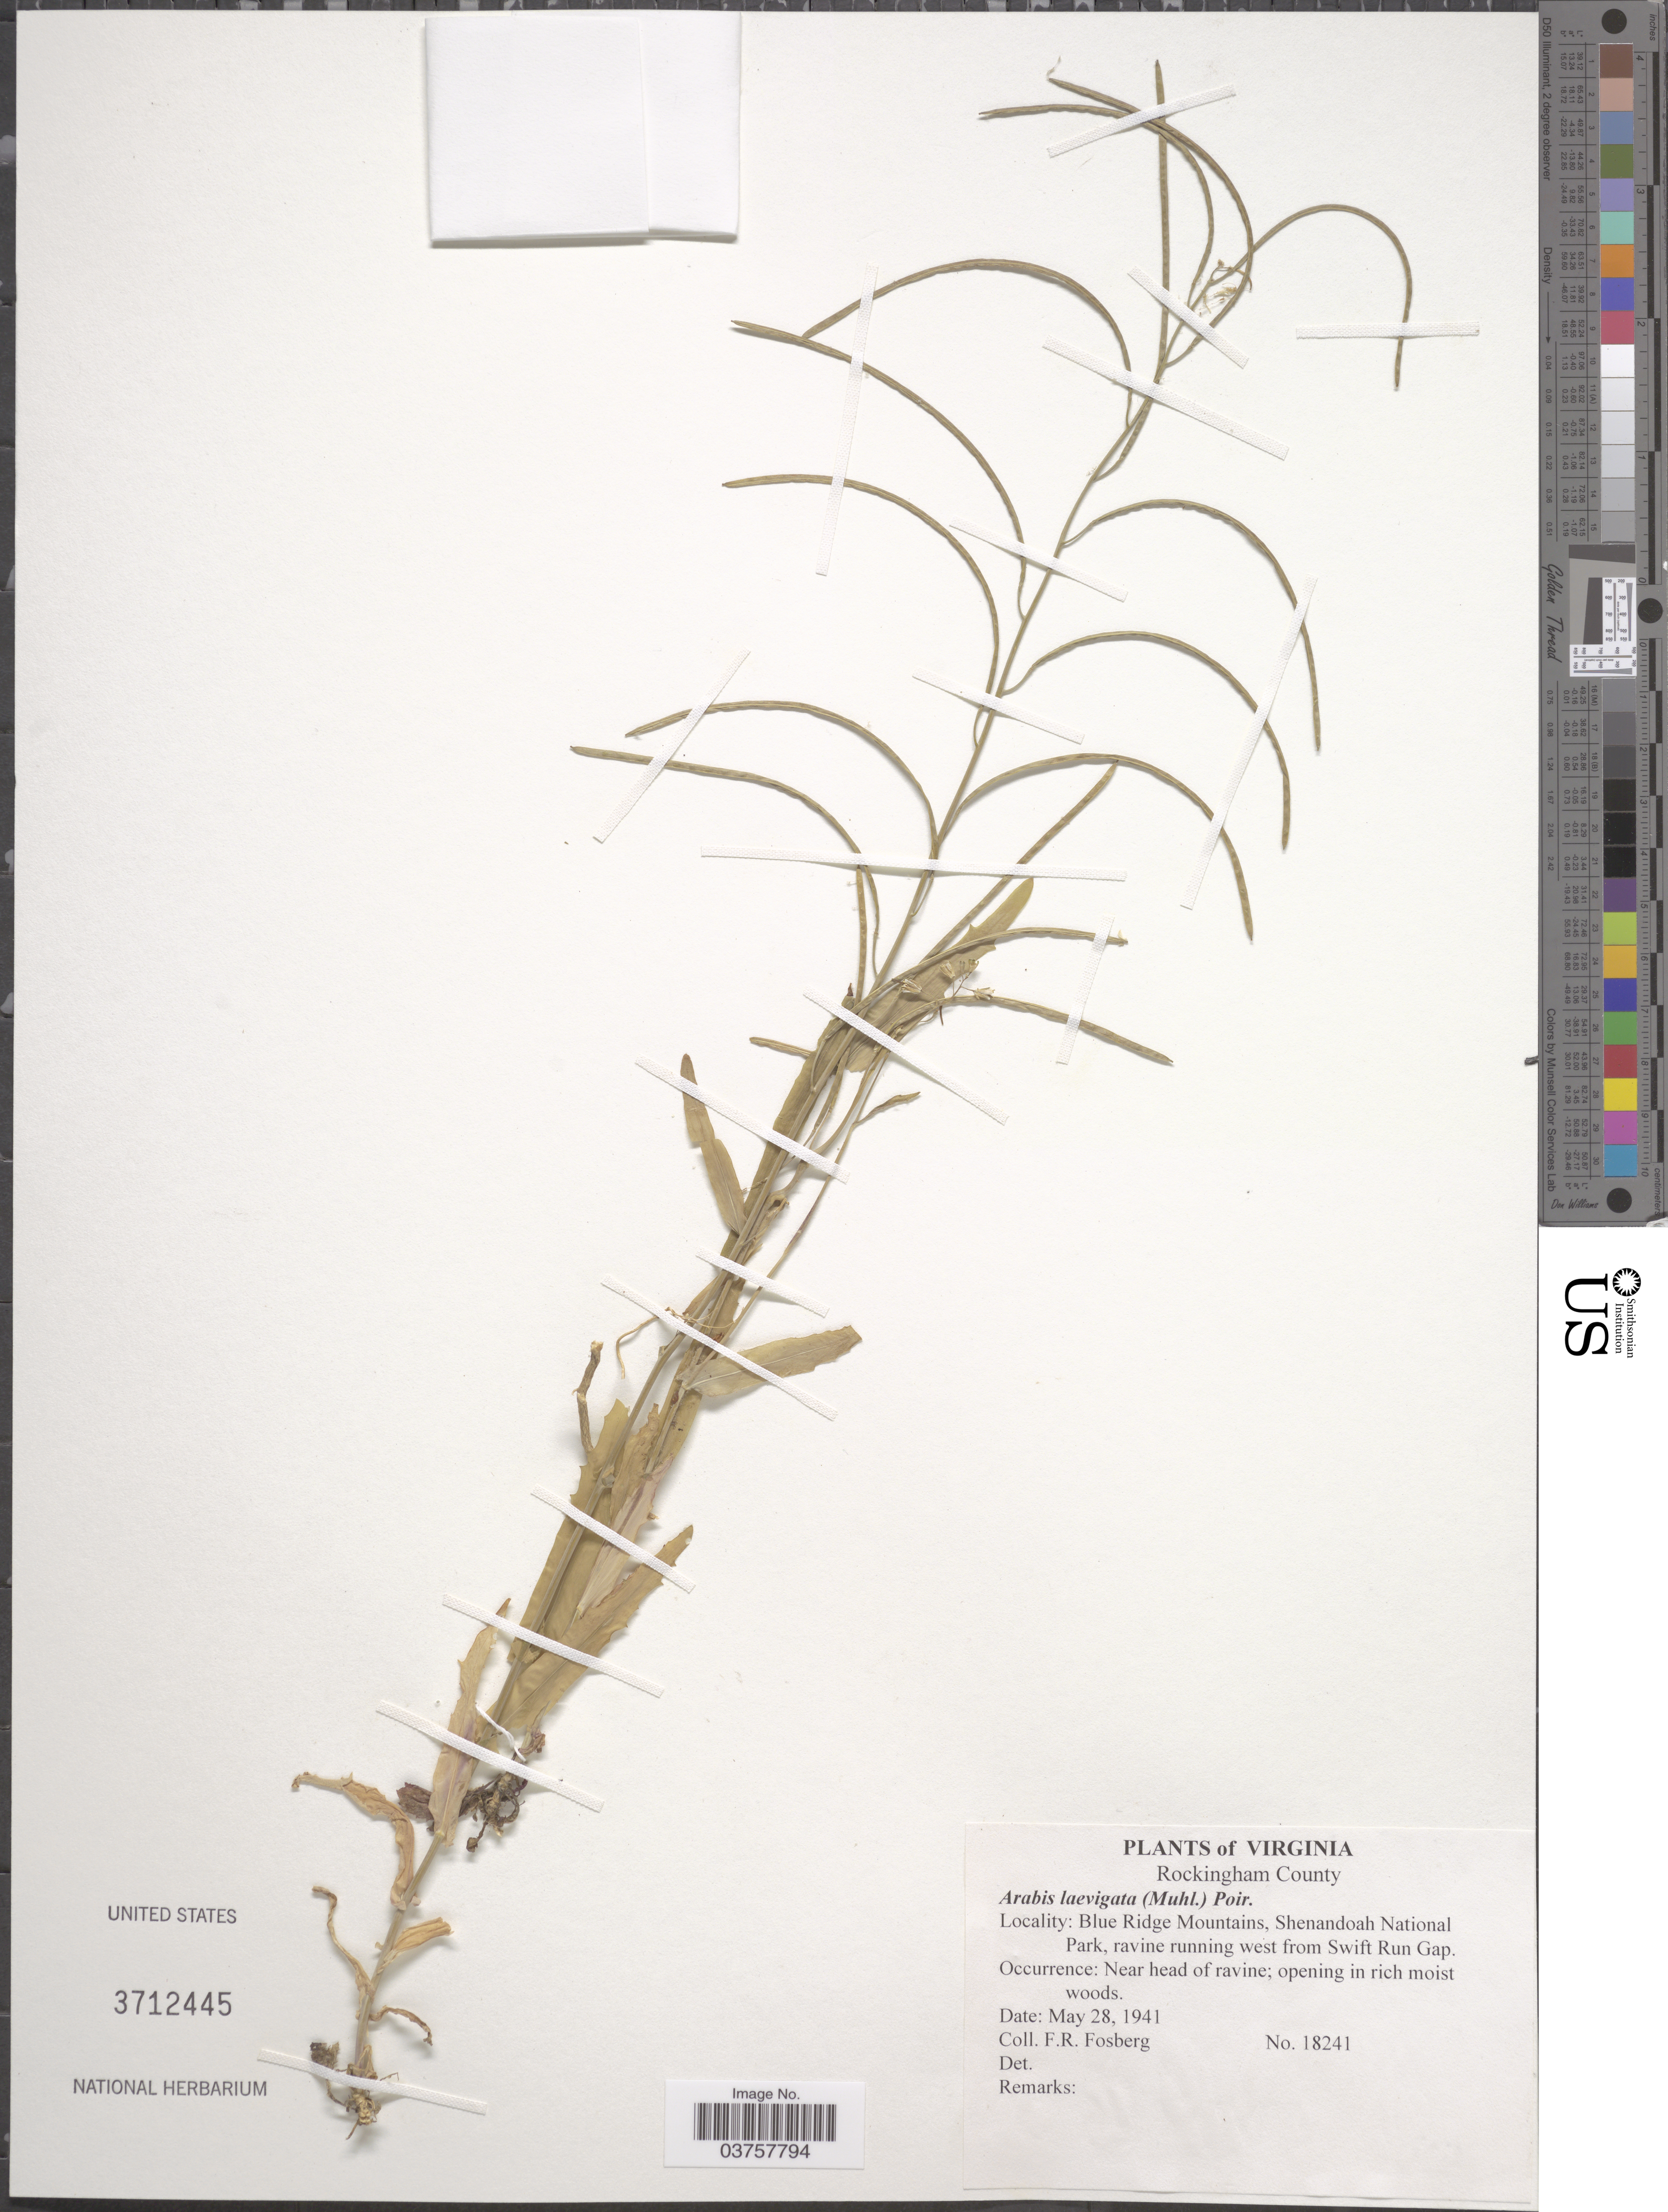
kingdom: Plantae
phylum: Tracheophyta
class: Magnoliopsida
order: Brassicales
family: Brassicaceae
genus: Arabis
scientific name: Arabis laevigata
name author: (Muhl. ex Willd.) Poir.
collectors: F. R. Fosberg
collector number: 18241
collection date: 1941-05-28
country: United States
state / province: Virginia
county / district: Rockingham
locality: Blue Ridge Mountains, Shenandoah National Park, ravine running west from Swift Run Gap.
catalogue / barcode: US 3712445